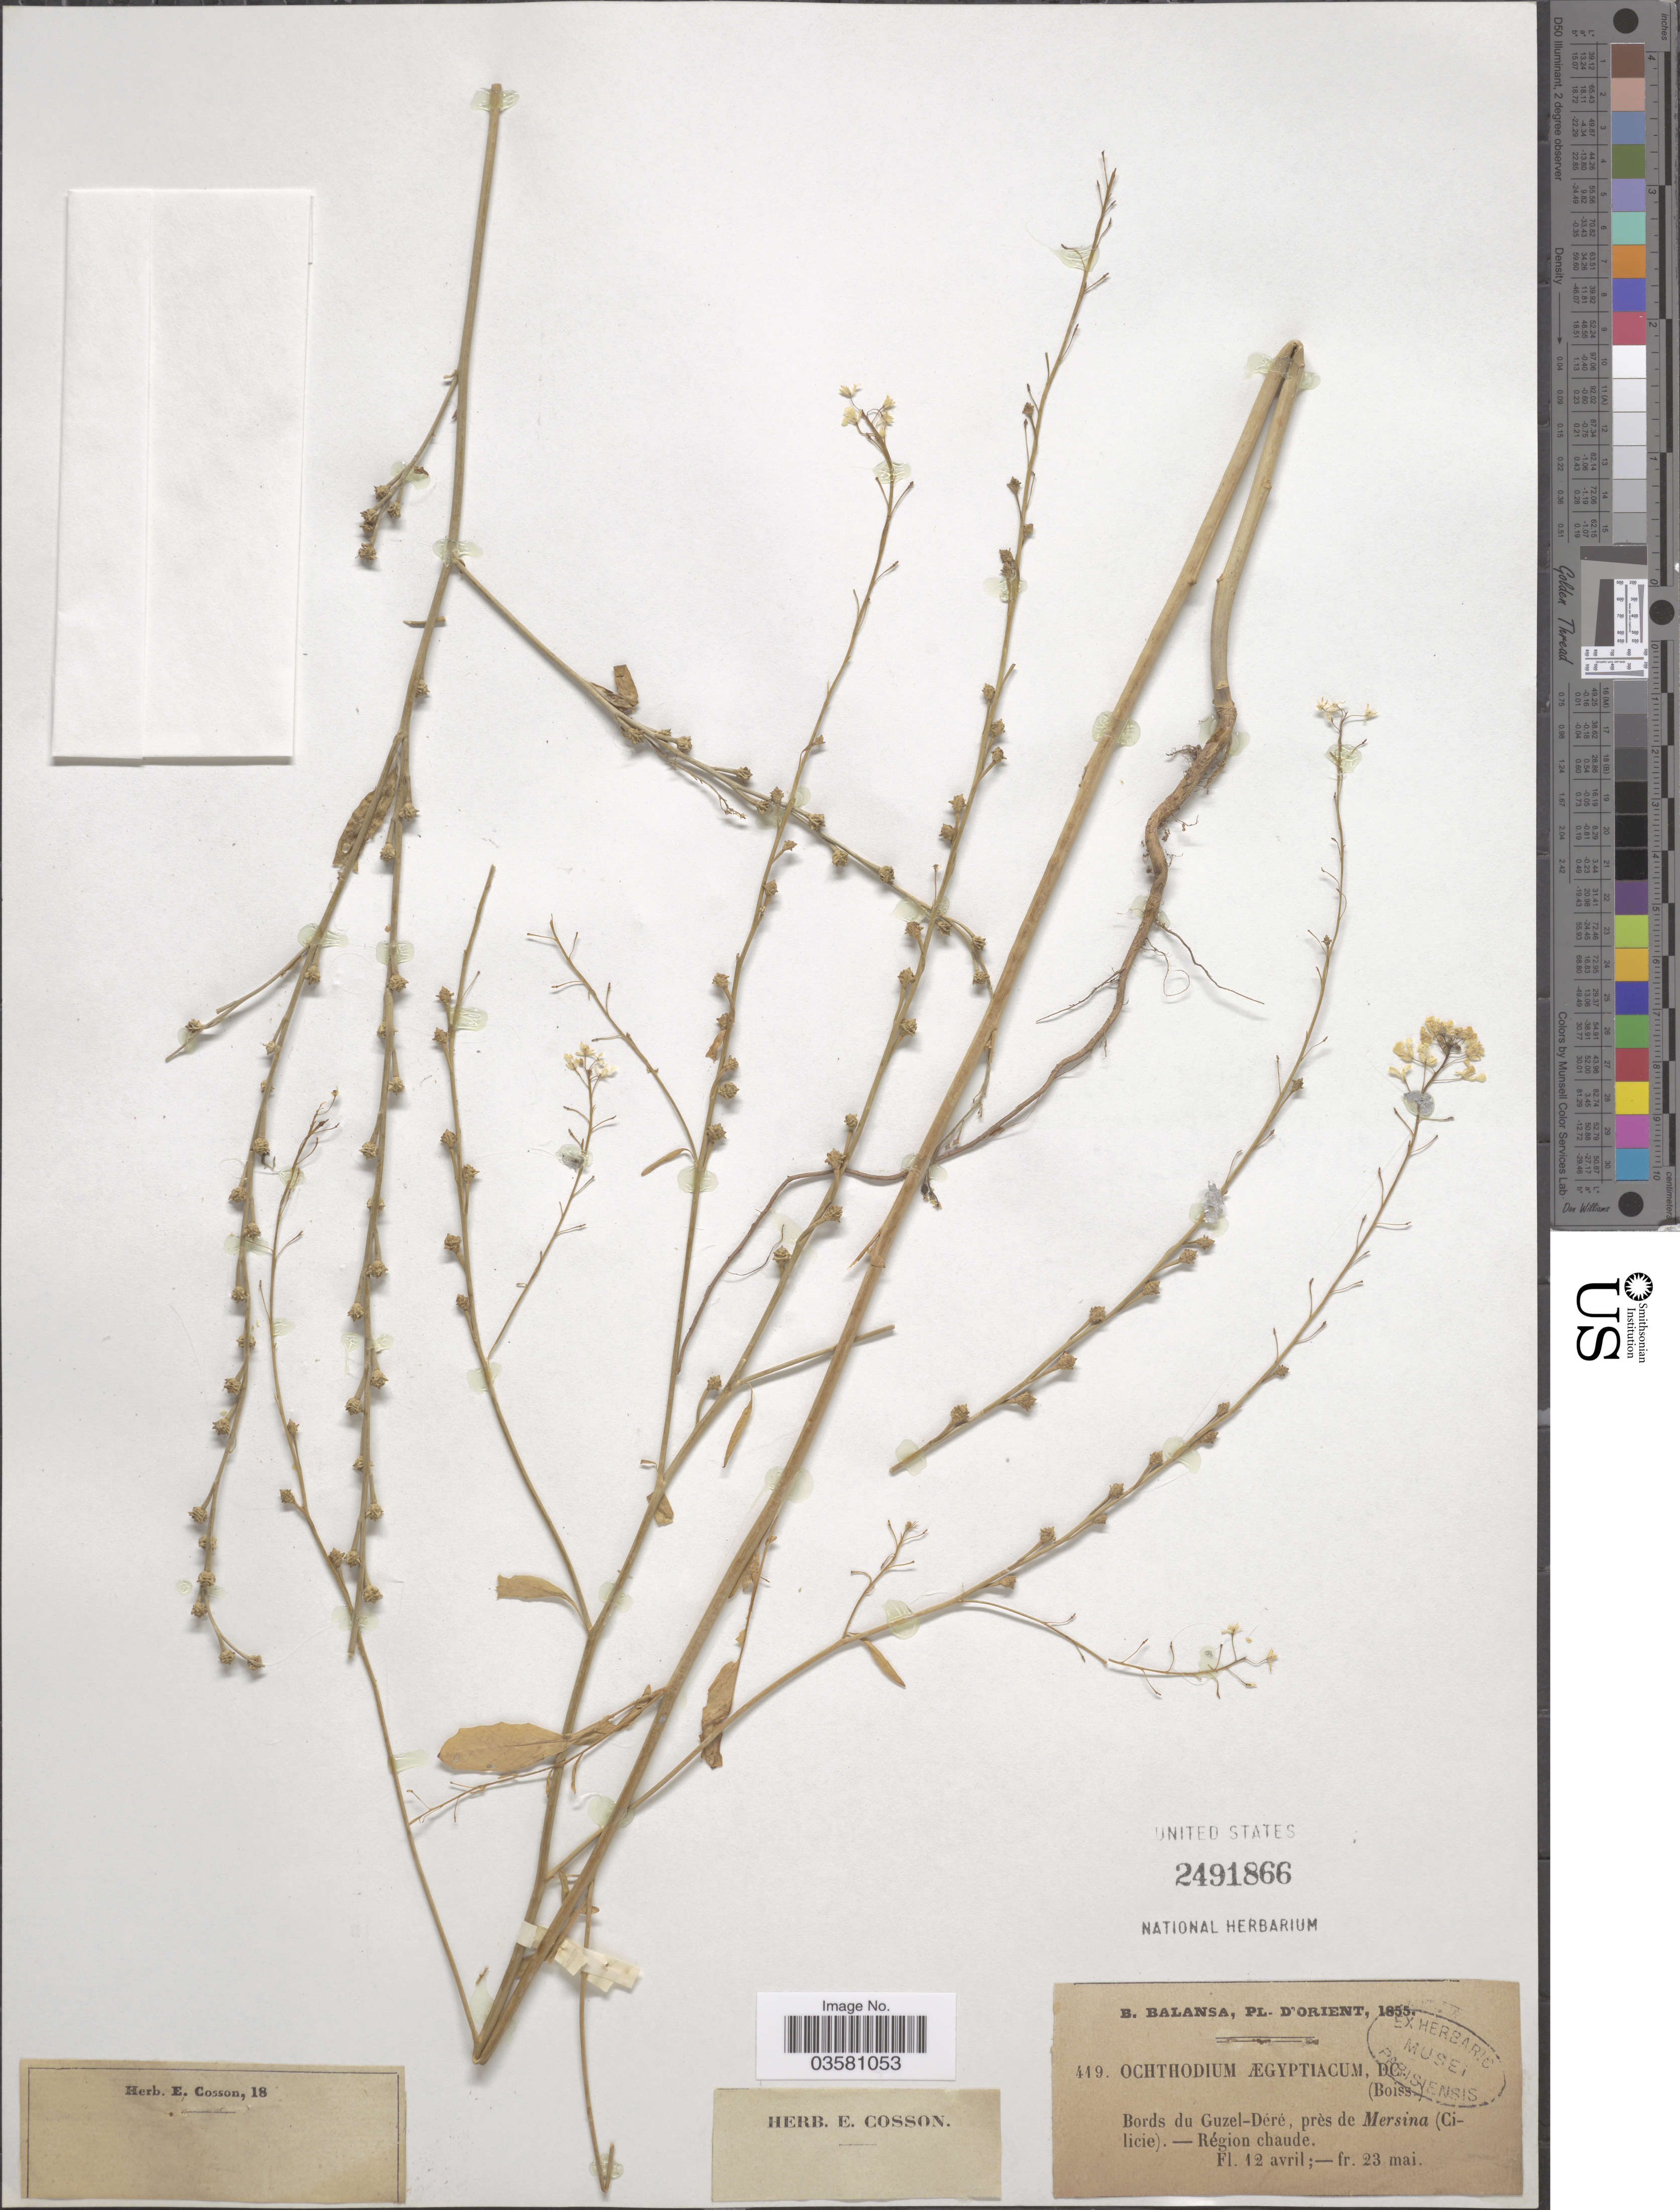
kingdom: Plantae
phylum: Tracheophyta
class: Magnoliopsida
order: Brassicales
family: Brassicaceae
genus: Ochthodium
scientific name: Ochthodium aegyptiacum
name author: (L.) DC.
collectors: B. Balansa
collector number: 419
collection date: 1855-04-12/1855-05-23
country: Turkey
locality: D'Orient. Bords du Guzel-Déré, près de Marsina (Cilicie).-Région chaude.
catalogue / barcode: US 2491866